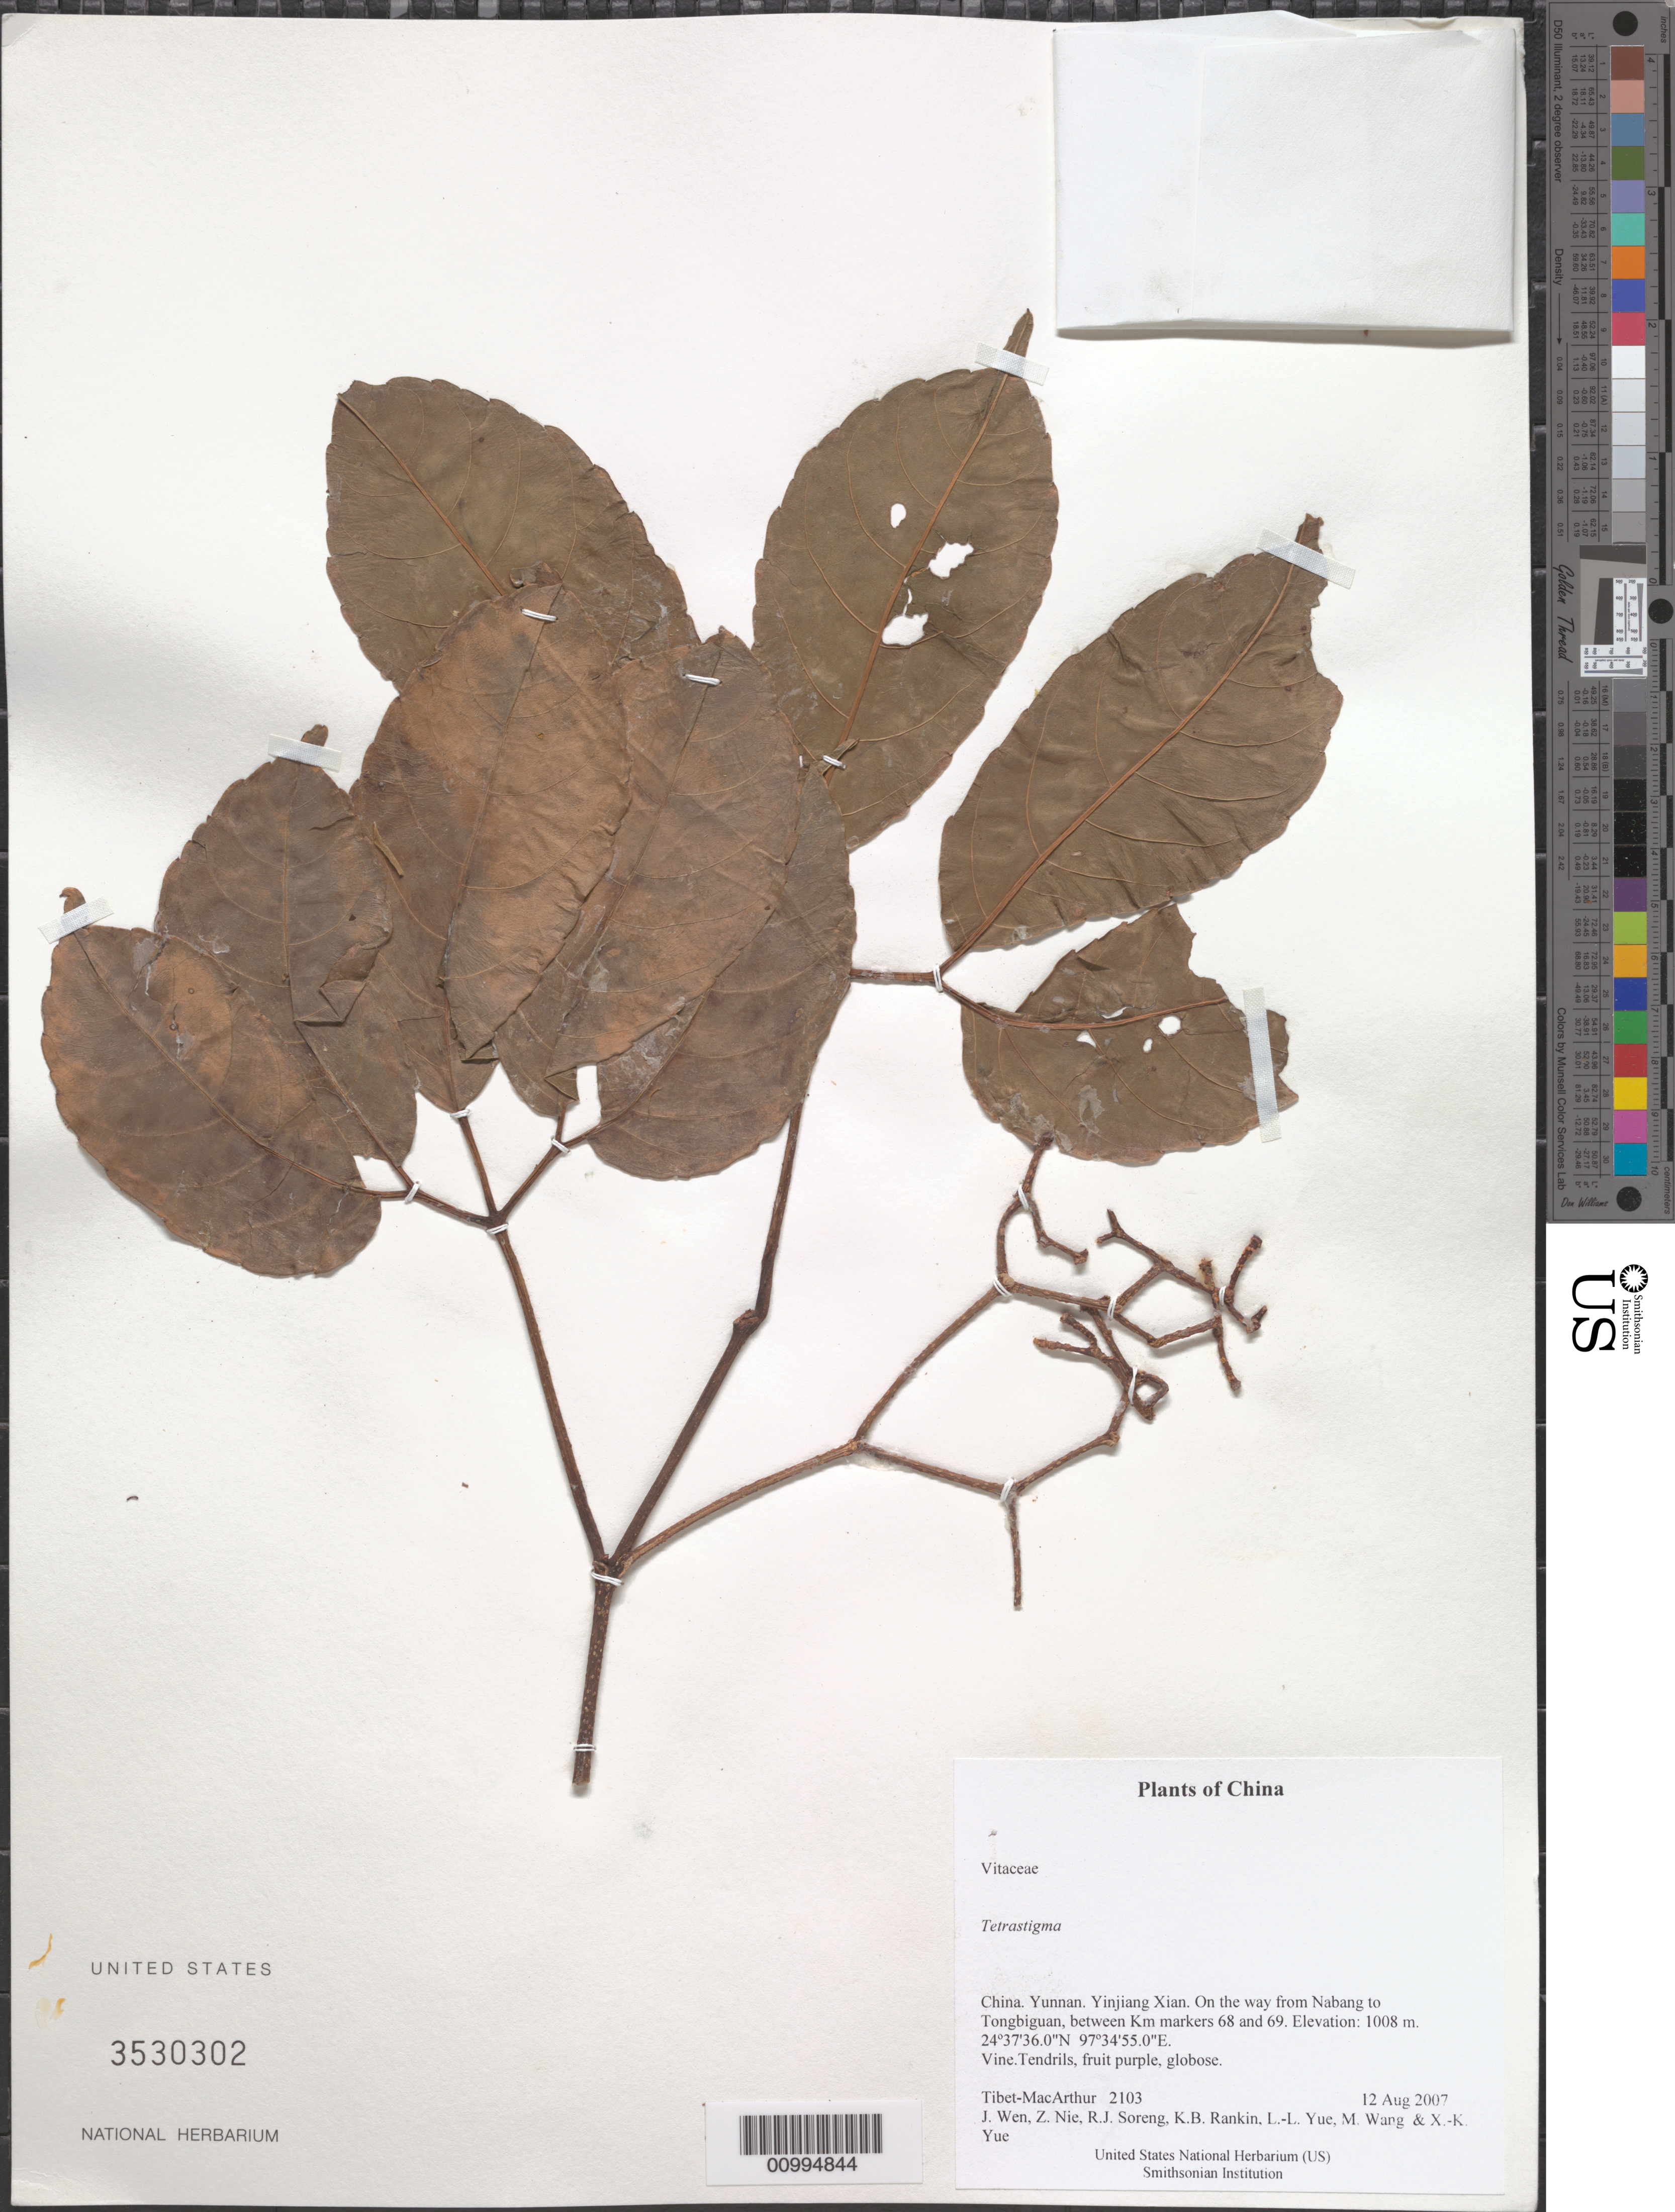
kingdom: Plantae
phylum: Tracheophyta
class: Magnoliopsida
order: Vitales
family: Vitaceae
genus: Tetrastigma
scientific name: Tetrastigma sp.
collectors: Tibet-MacArthur, J. Wen, Z. Nie, R. J. Soreng, K. Rankin, L. Yue, M. Wang & X. Yue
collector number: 2103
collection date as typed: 12 Aug 2007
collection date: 2007-08-12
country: China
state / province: Yunnan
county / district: Yinjiang Xian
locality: On the way from Nabang to Tongbiguan, between Km markers 68 and 69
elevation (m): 1008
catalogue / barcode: US 3530302